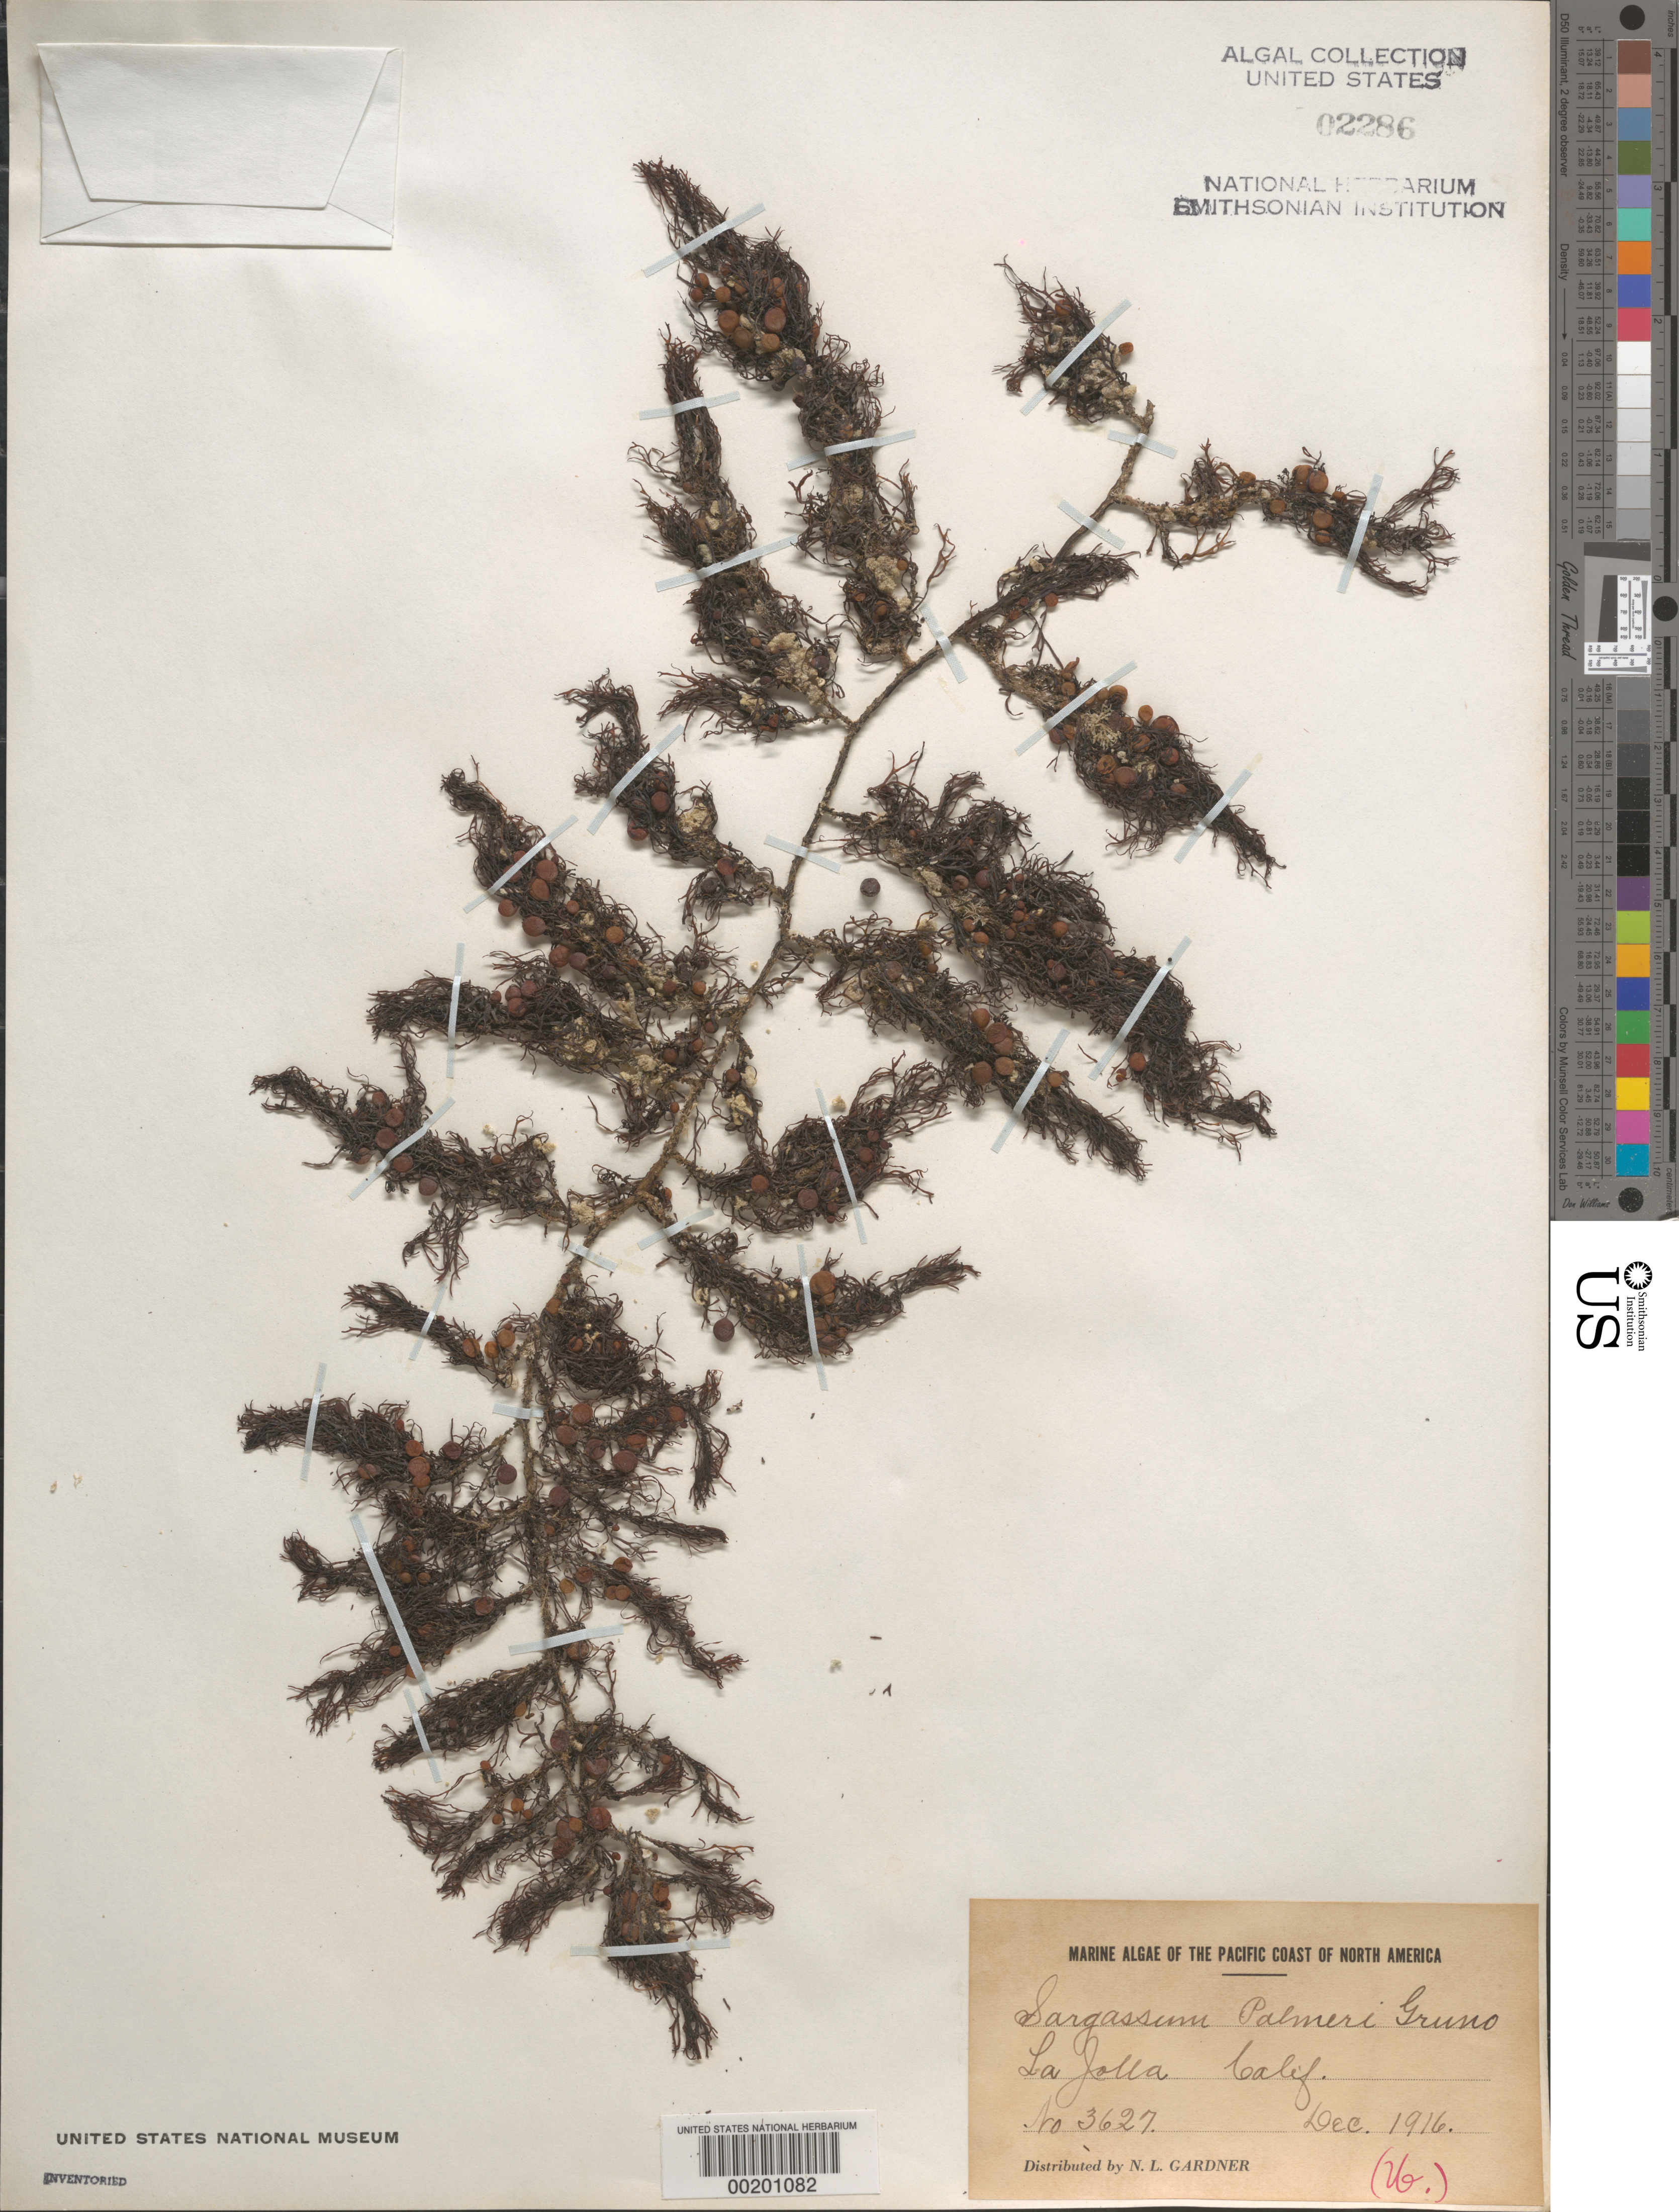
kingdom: Chromista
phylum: Ochrophyta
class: Phaeophyceae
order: Fucales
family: Sargassaceae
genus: Sargassum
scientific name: Sargassum palmeri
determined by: Gardner, Nathaniel L.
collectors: N. Gardner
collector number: NLG 3627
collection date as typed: Dec 1916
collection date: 1916-12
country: United States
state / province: California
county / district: San Diego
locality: La Jolla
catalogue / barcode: US 2286